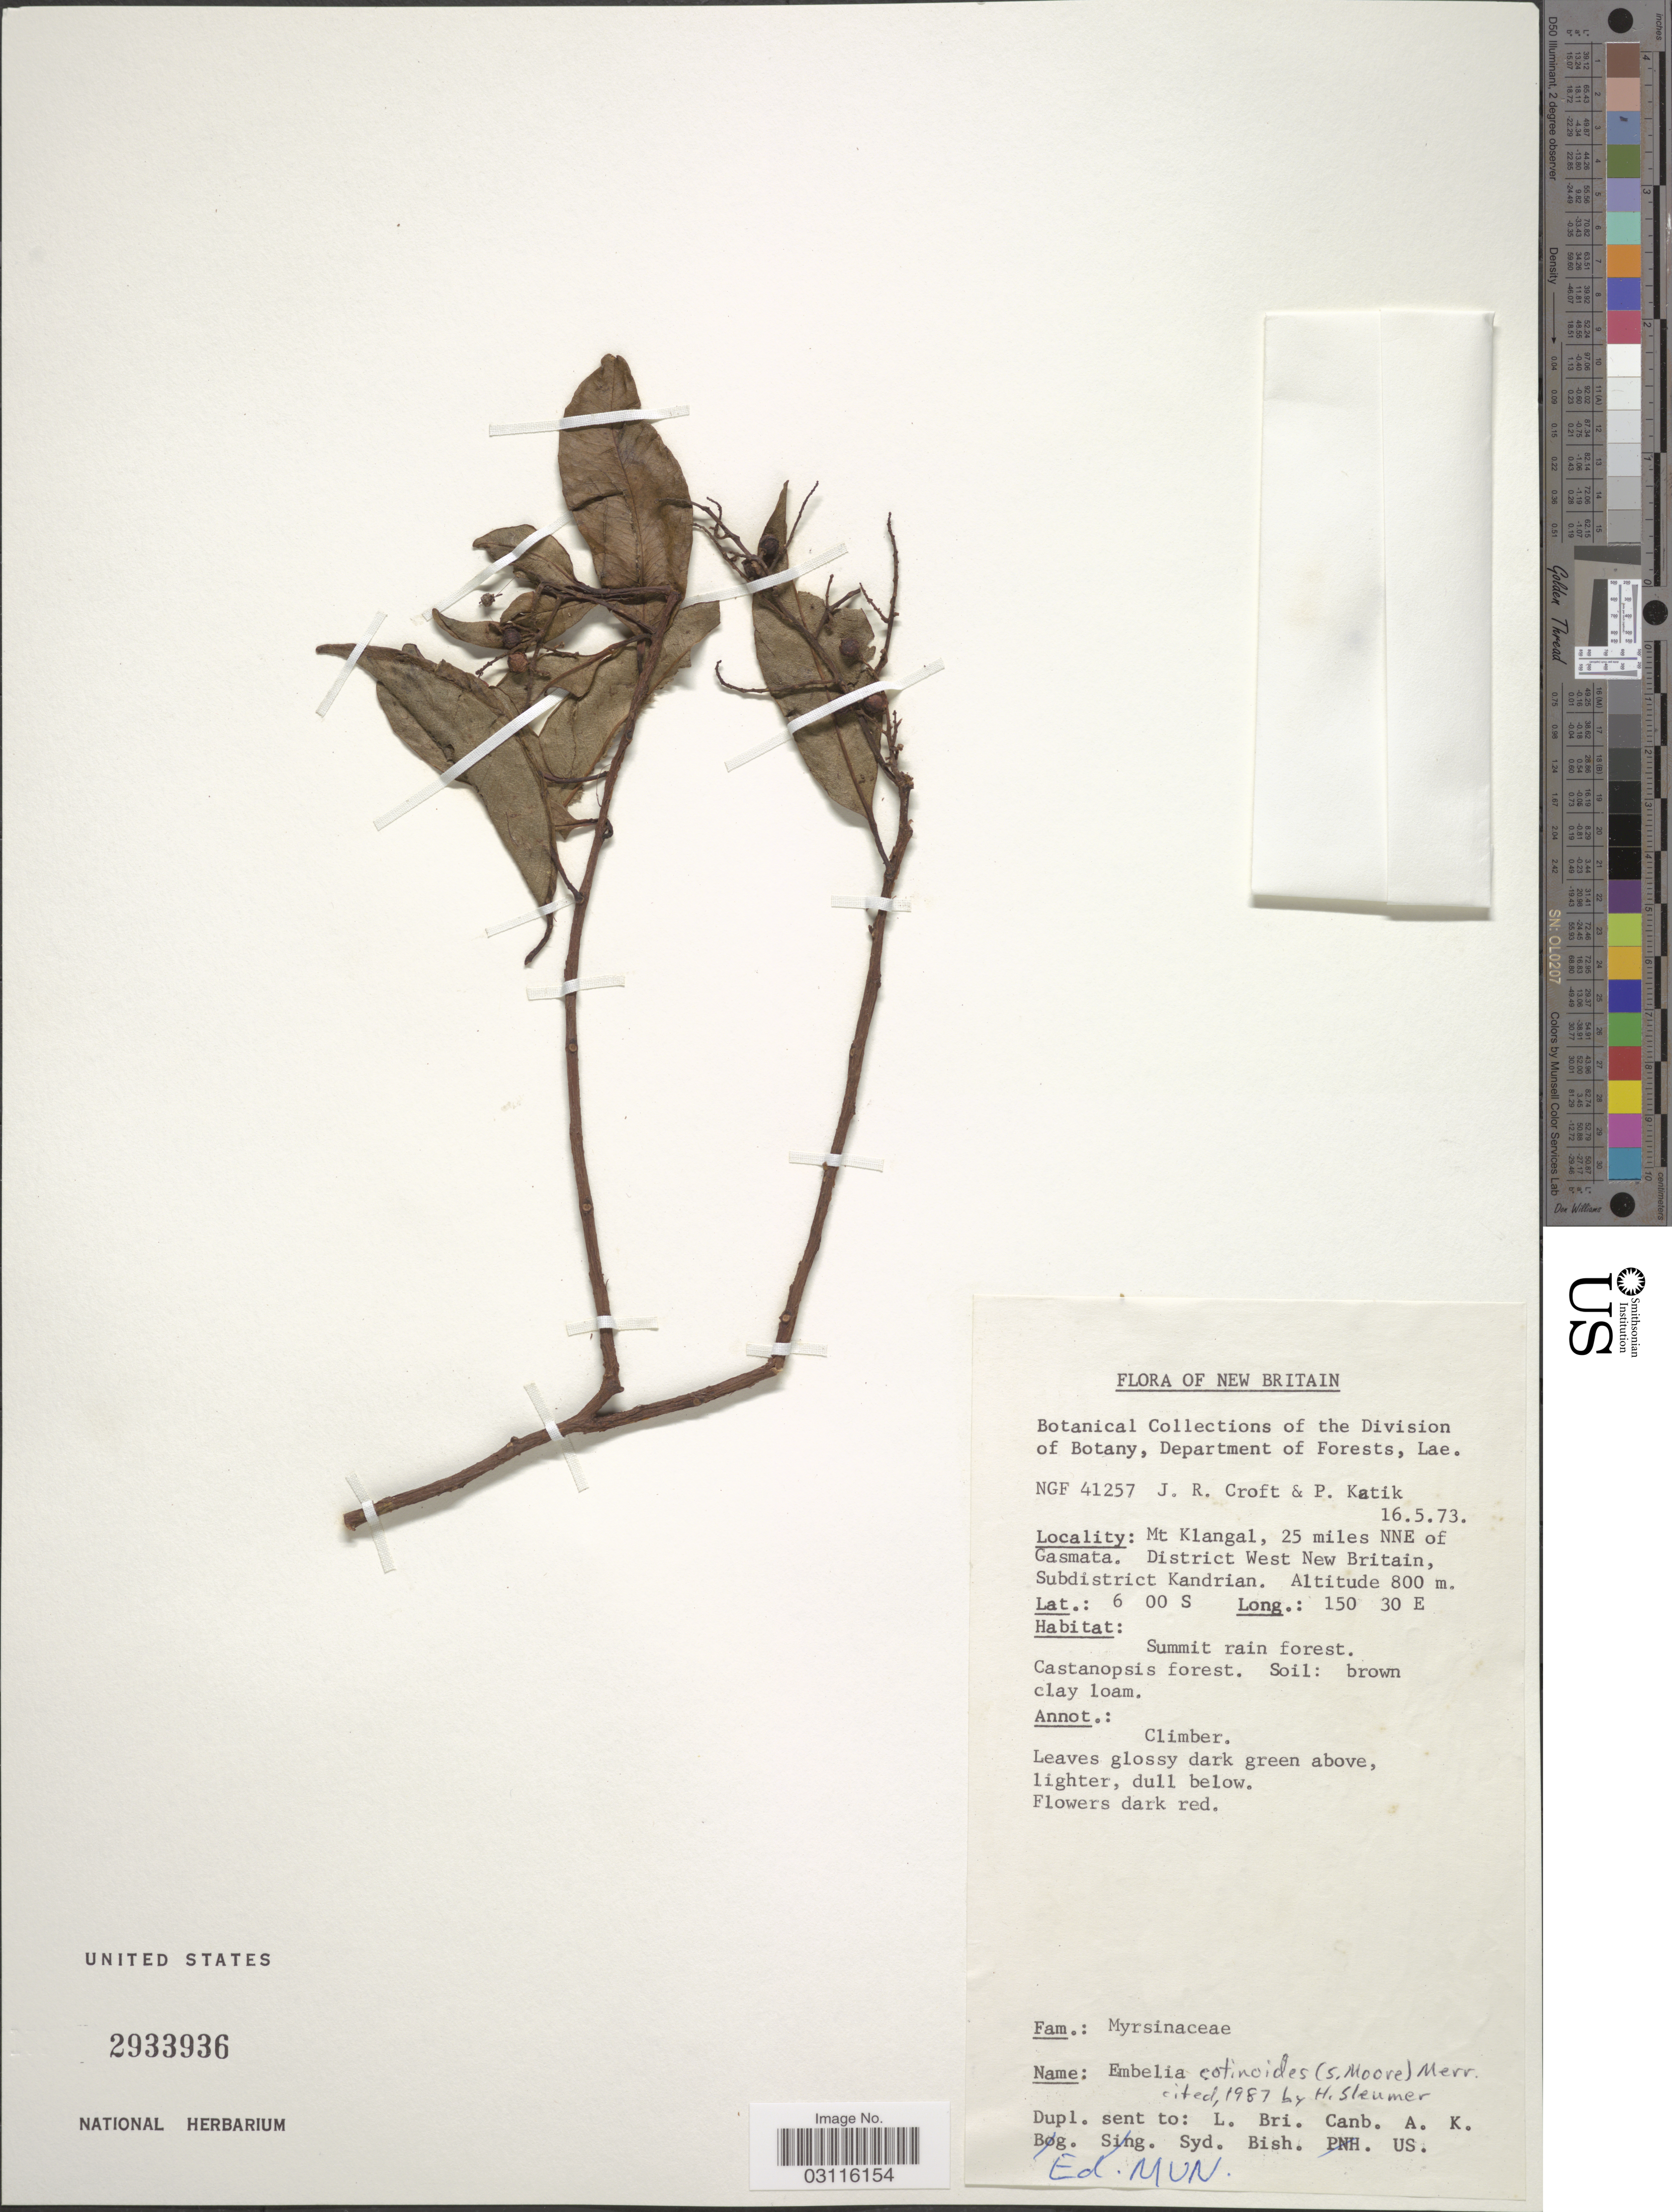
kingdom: Plantae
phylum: Tracheophyta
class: Magnoliopsida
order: Ericales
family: Primulaceae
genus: Embelia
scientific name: Embelia cotinoides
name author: (S. Moore) Merr.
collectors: J. R. Croft & P. Katik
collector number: NGF 41257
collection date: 1973-05-16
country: Papua New Guinea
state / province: West New Britain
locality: New Britain. Mt Klangal, 25 miles NNE of Gasmata. District West New Britain, Subdistrict Kandrian.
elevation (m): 800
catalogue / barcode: US 2933936